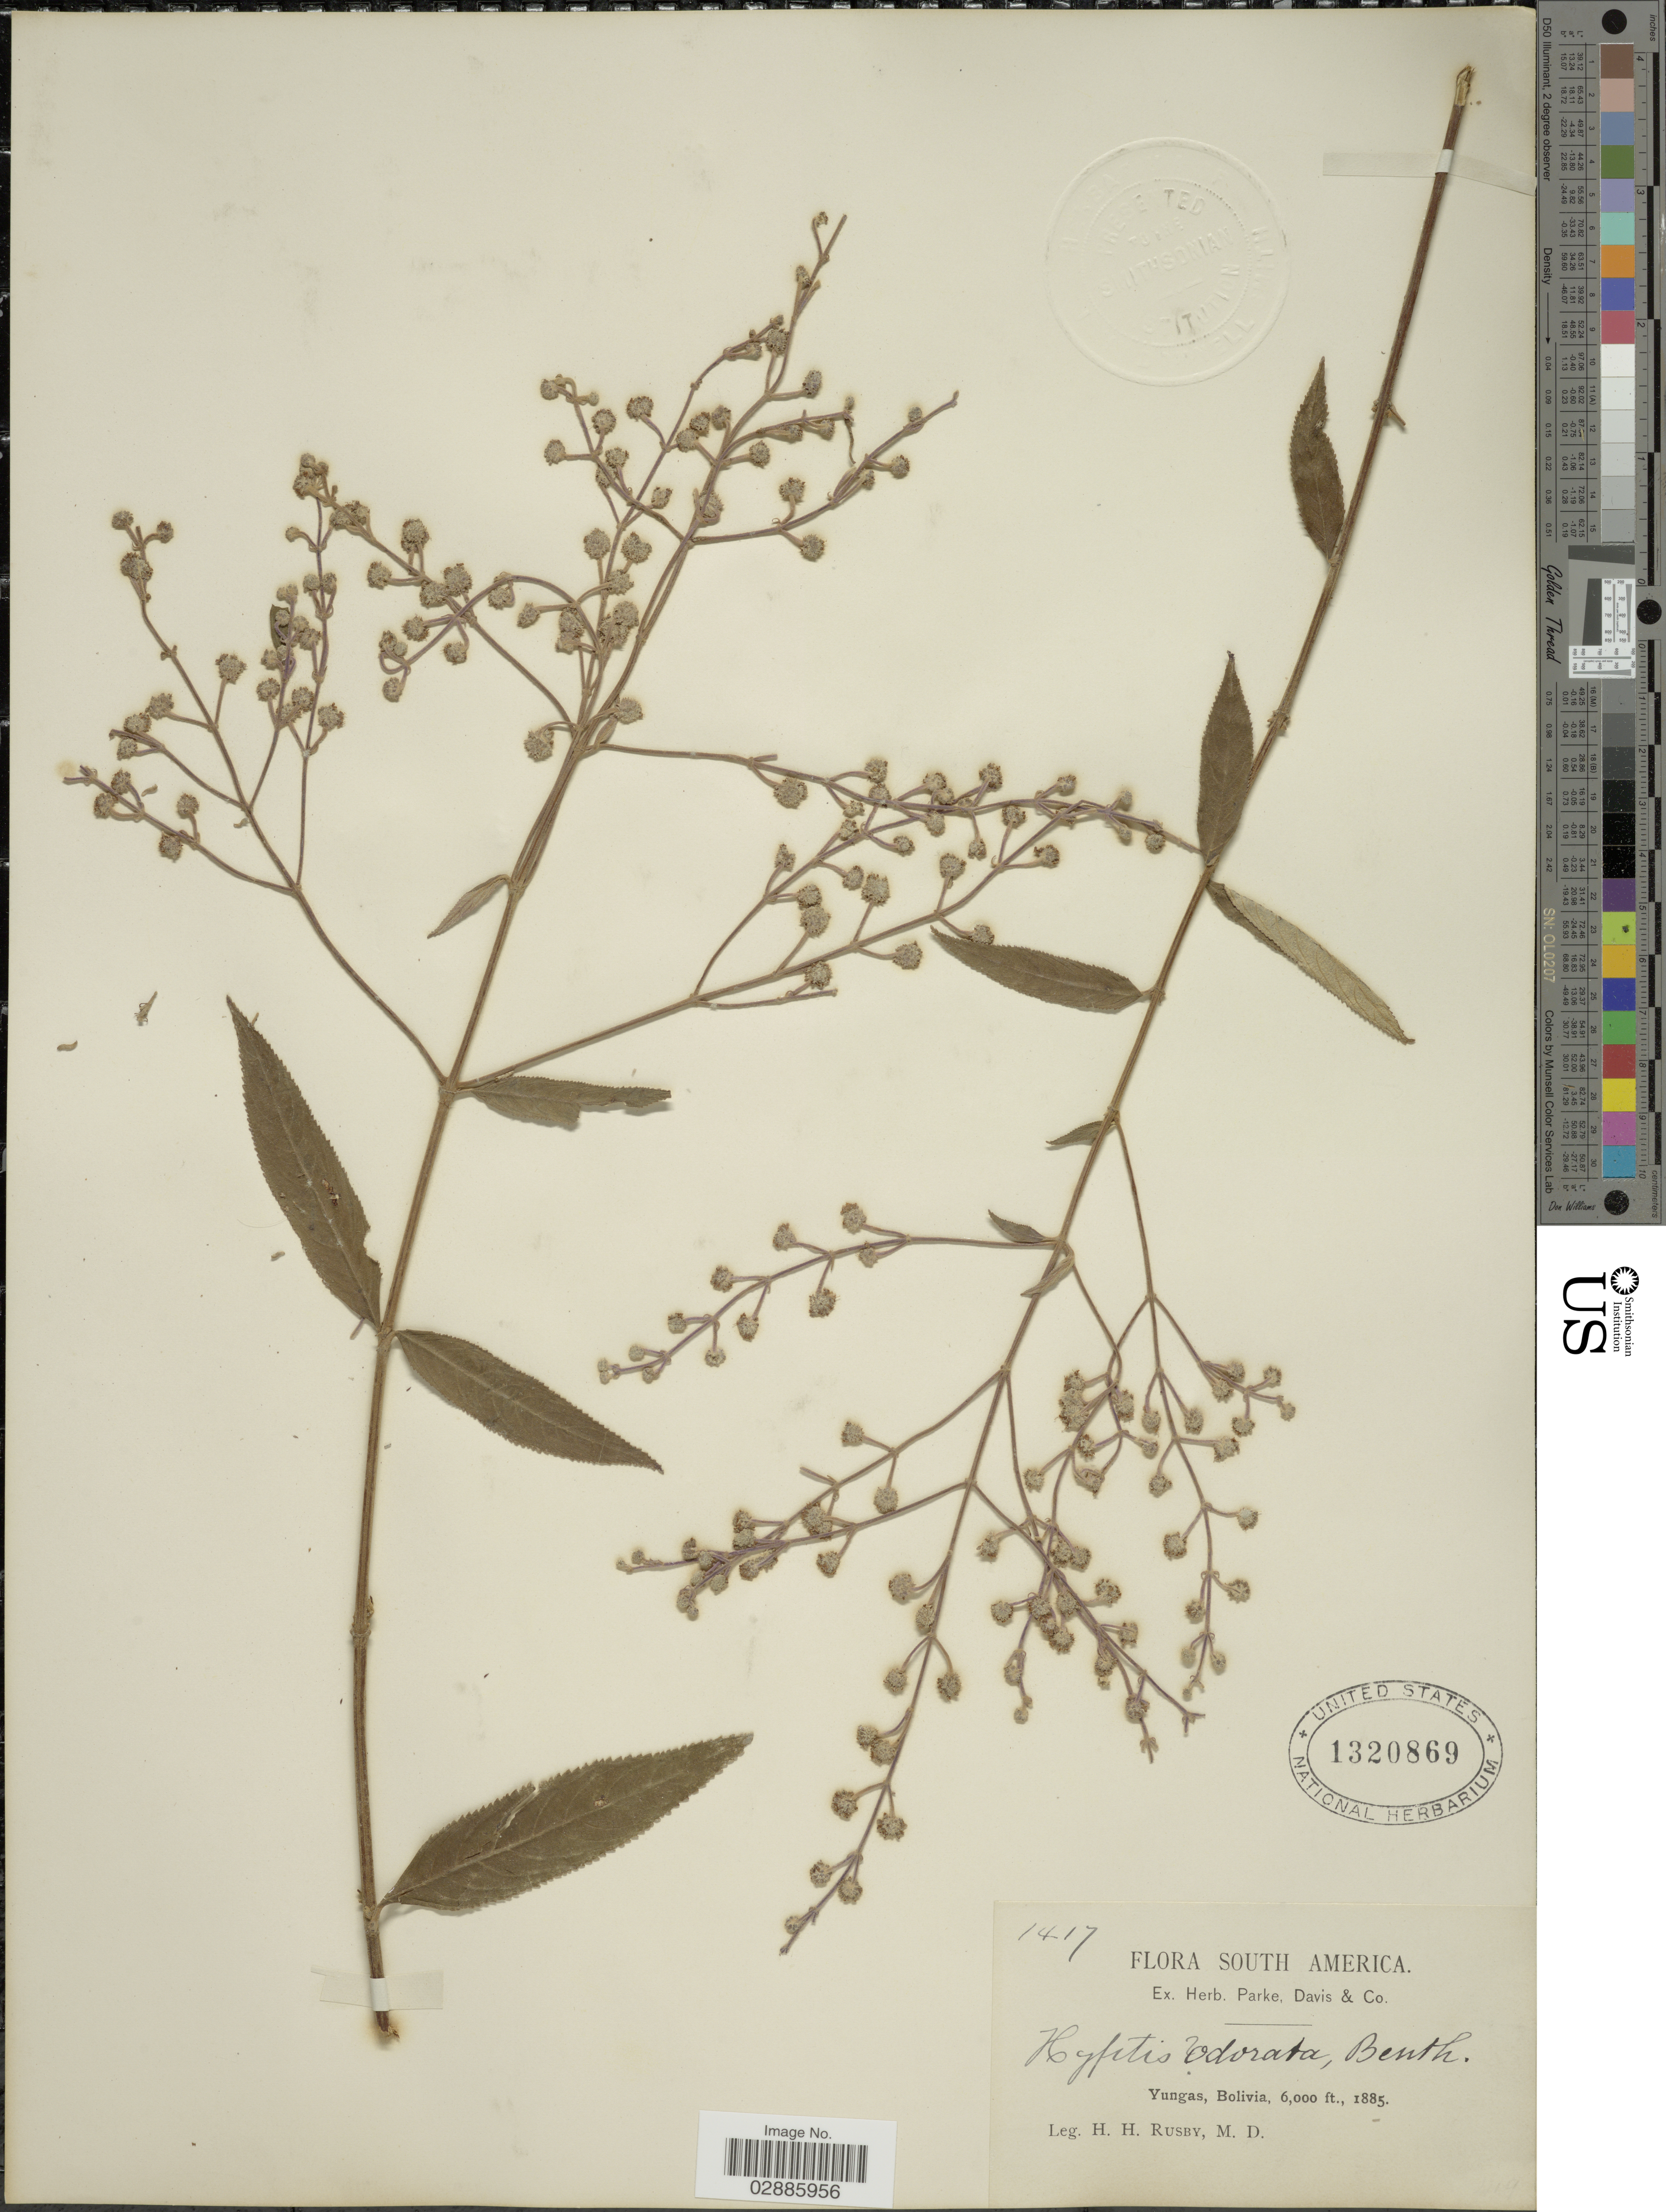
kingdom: Plantae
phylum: Tracheophyta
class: Magnoliopsida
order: Lamiales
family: Lamiaceae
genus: Hyptis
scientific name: Hyptis odorata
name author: Benth.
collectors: H. H. Rusby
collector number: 1417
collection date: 1885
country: Bolivia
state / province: La Paz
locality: Yungas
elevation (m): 1829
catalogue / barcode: US 1320869